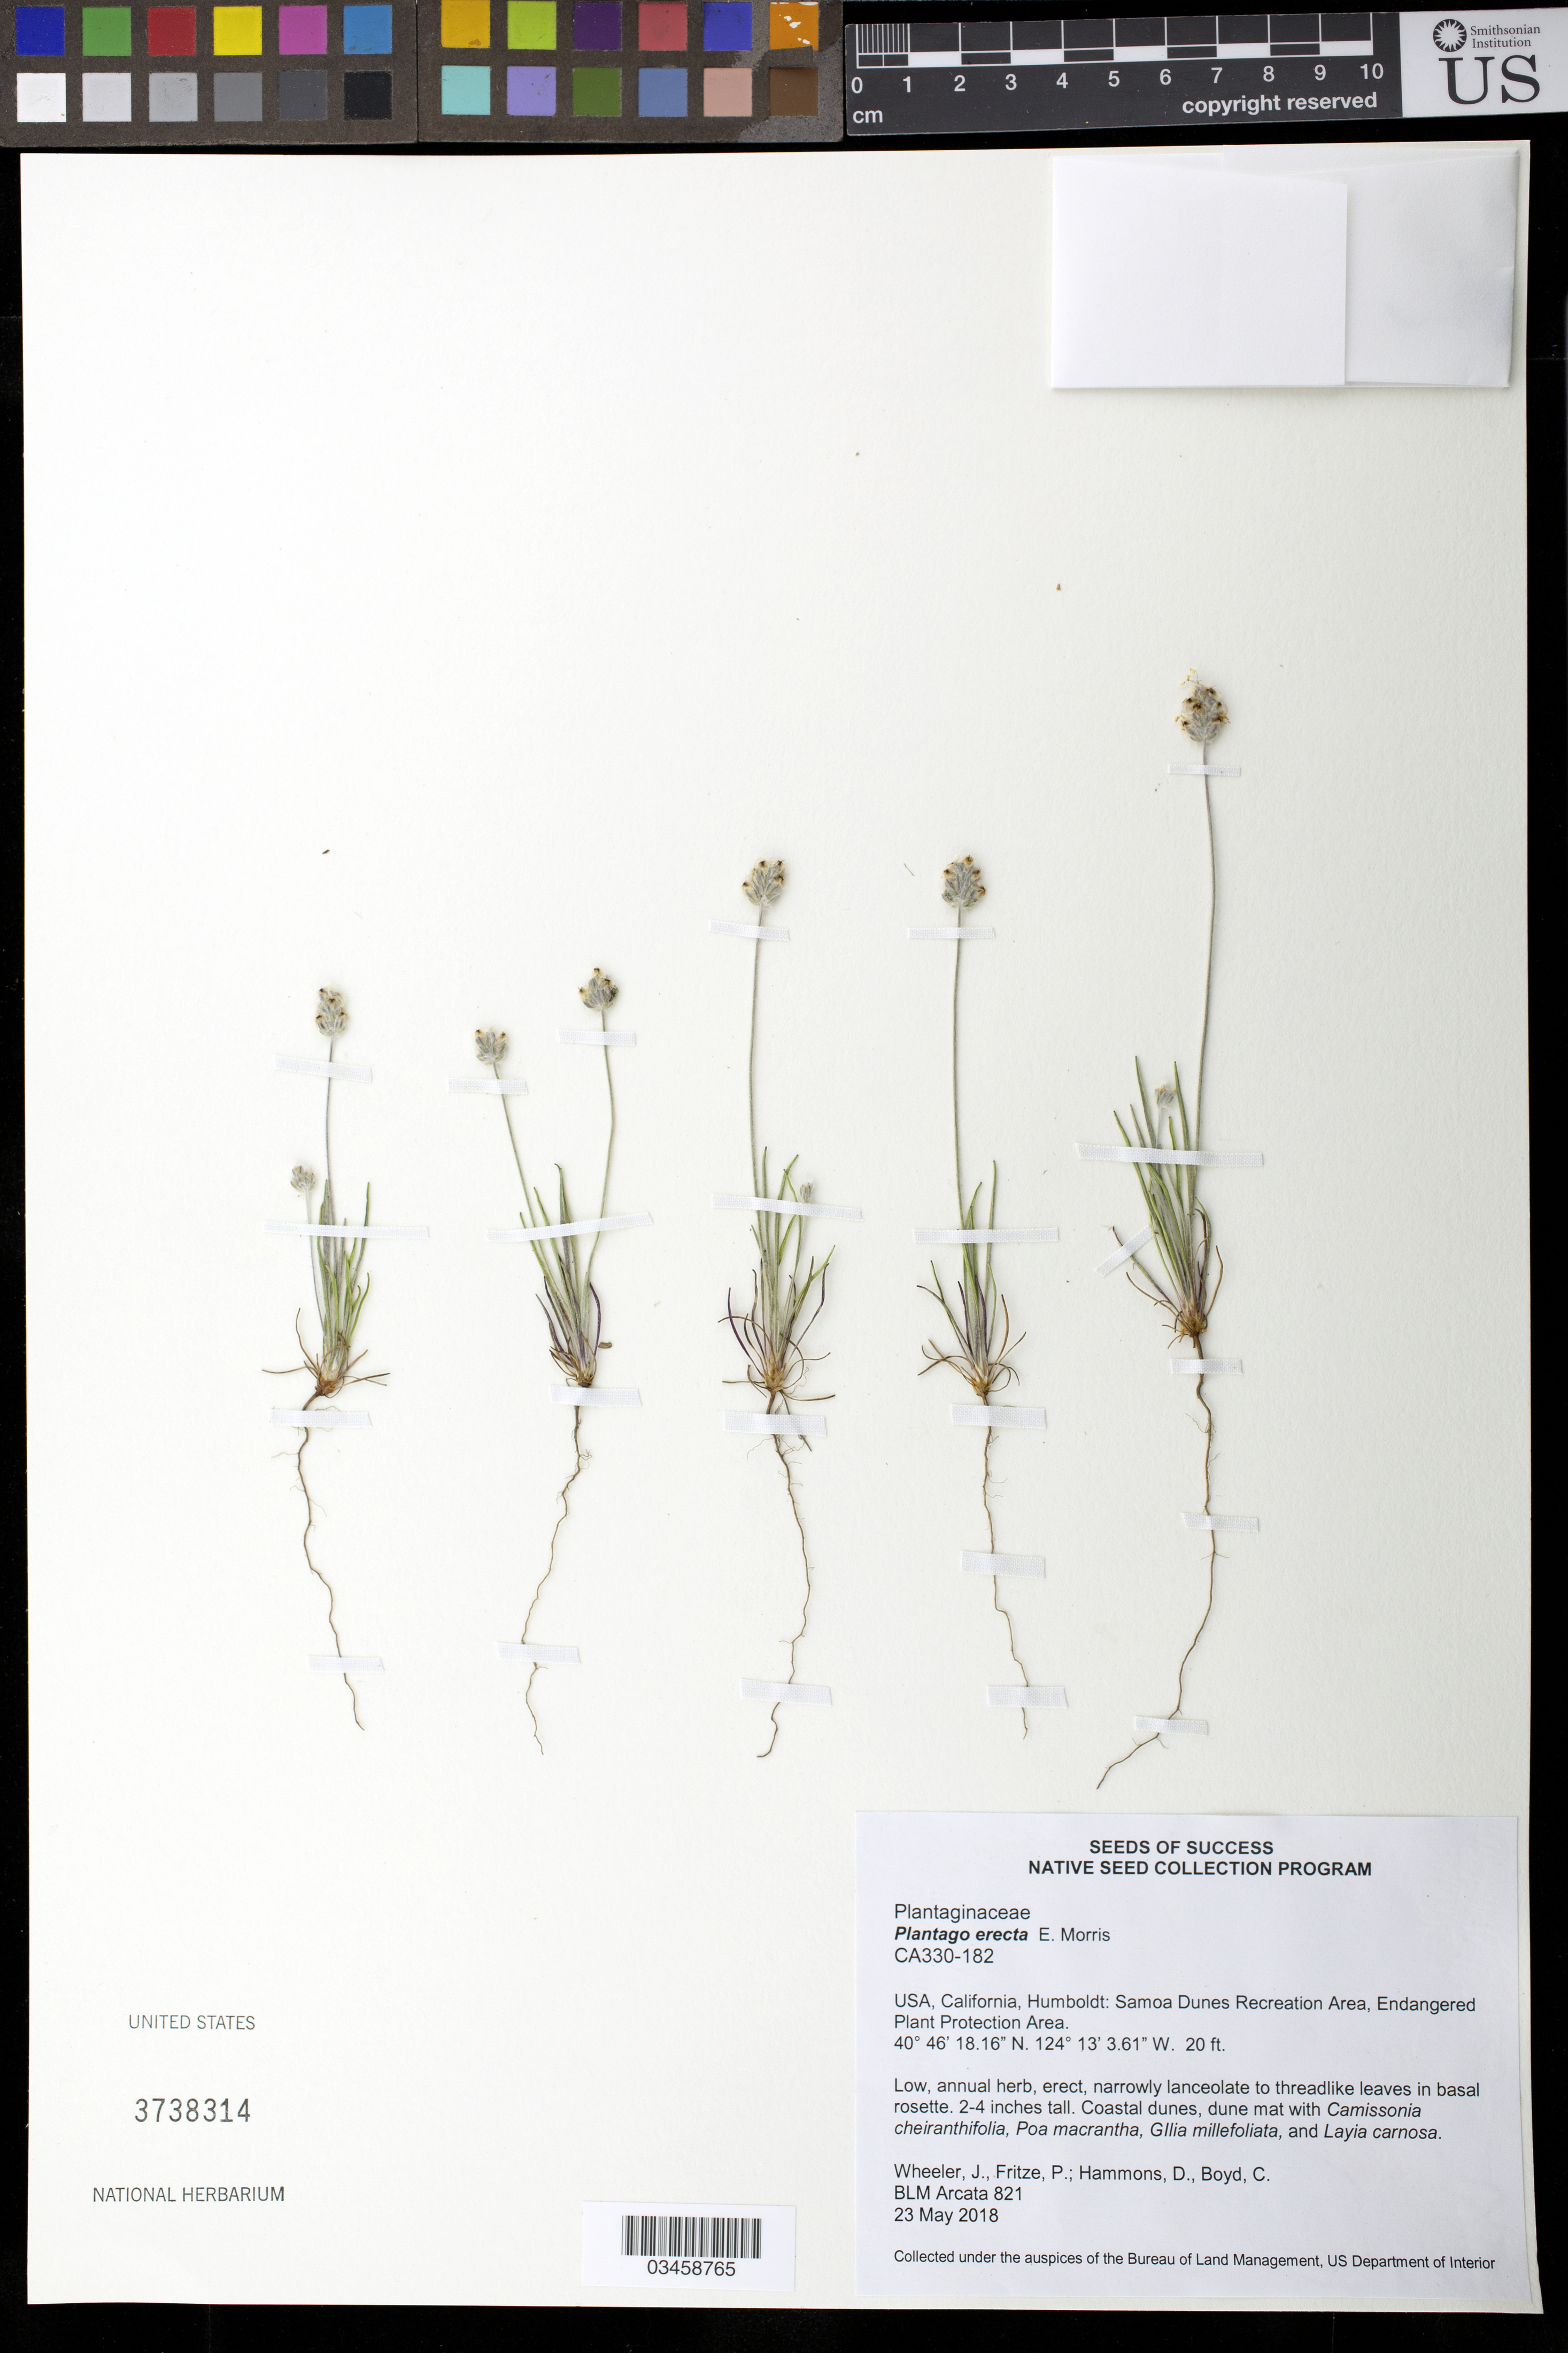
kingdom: Plantae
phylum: Tracheophyta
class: Magnoliopsida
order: Lamiales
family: Plantaginaceae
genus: Plantago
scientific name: Plantago erecta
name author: Morris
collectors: D. Hammons & C. Boyd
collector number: CA330-182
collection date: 2018-05-23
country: United States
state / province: California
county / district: Humboldt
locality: Samoa Dunes Recreation Area, Endangered Plant Protection Area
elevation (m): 6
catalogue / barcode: US 3738314